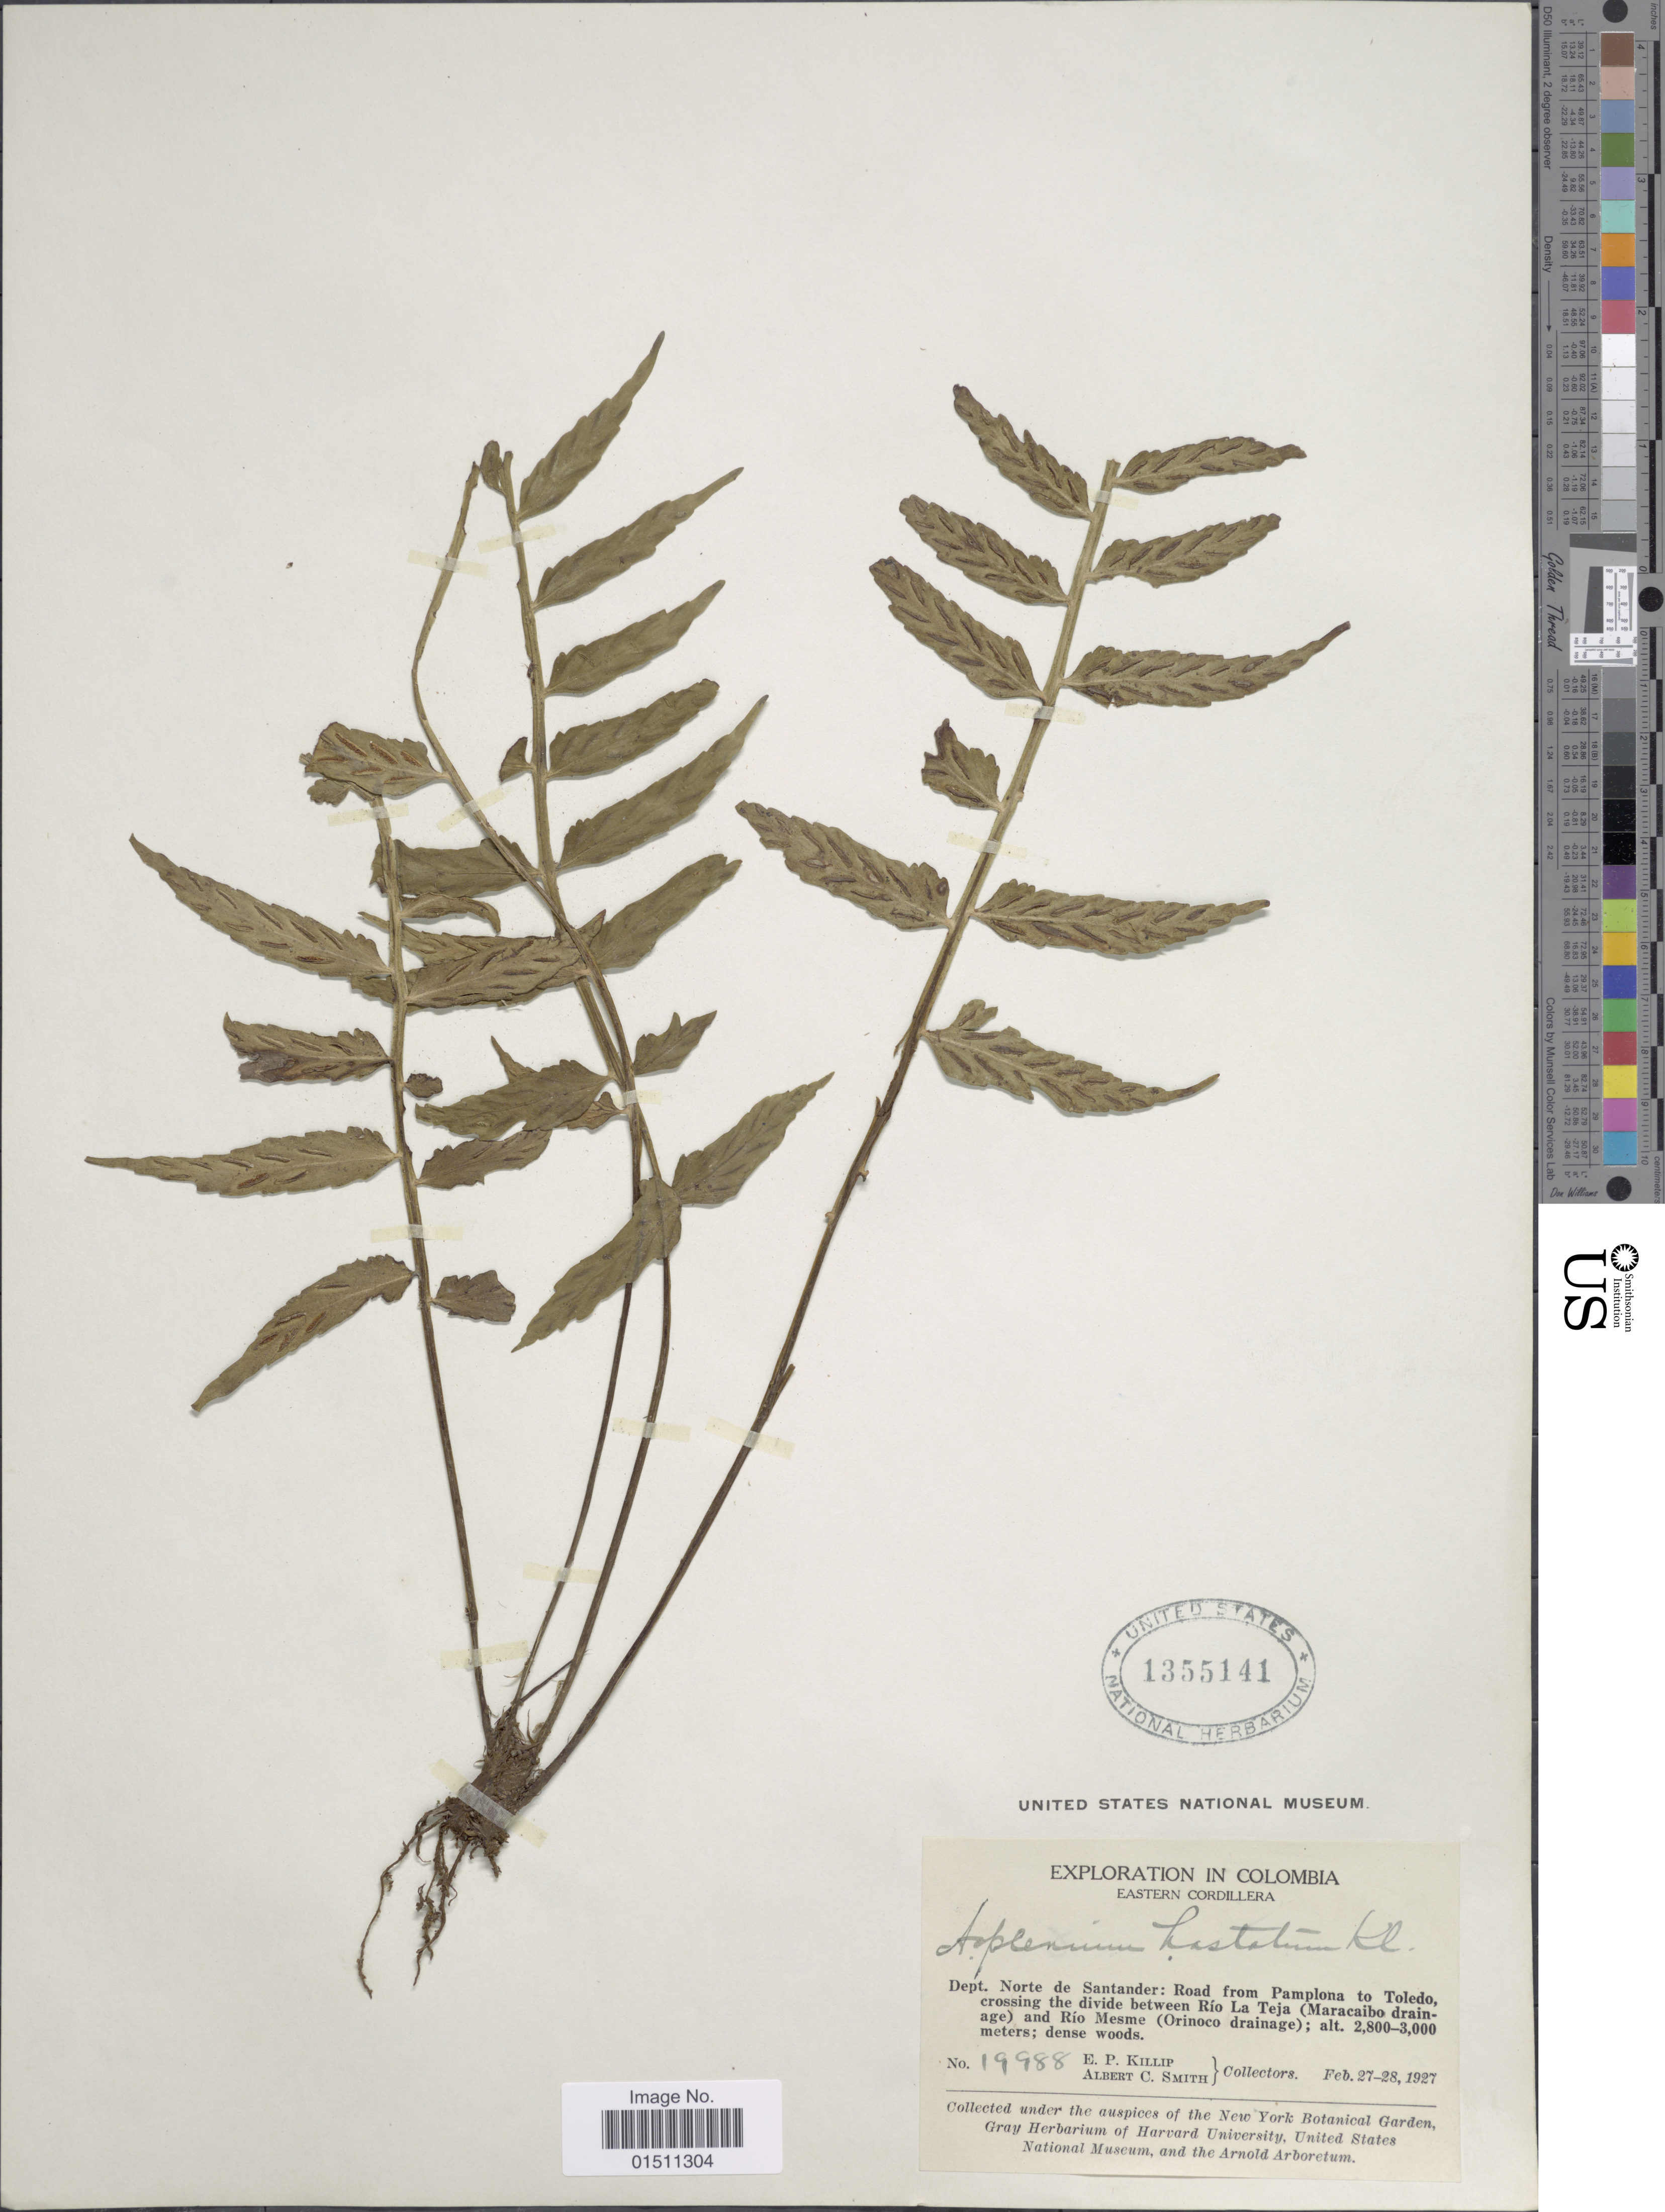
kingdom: Plantae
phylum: Tracheophyta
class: Polypodiopsida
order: Polypodiales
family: Aspleniaceae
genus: Asplenium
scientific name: Asplenium hastatum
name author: Klotzsch ex Kunze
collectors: E. P. Killip & A. C. Smith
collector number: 19988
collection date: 1927-02-27/1927-02-28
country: Colombia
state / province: Norte de Santander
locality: Colombia, Eastern Cordillera, Dep.Norte de Santander: Road from Pamplona to Toledo, crossing de divide between Río La Teja (Maracaibo drainage) and Río Mesme (Orinoco drainage).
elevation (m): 2800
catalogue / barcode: US 1355141